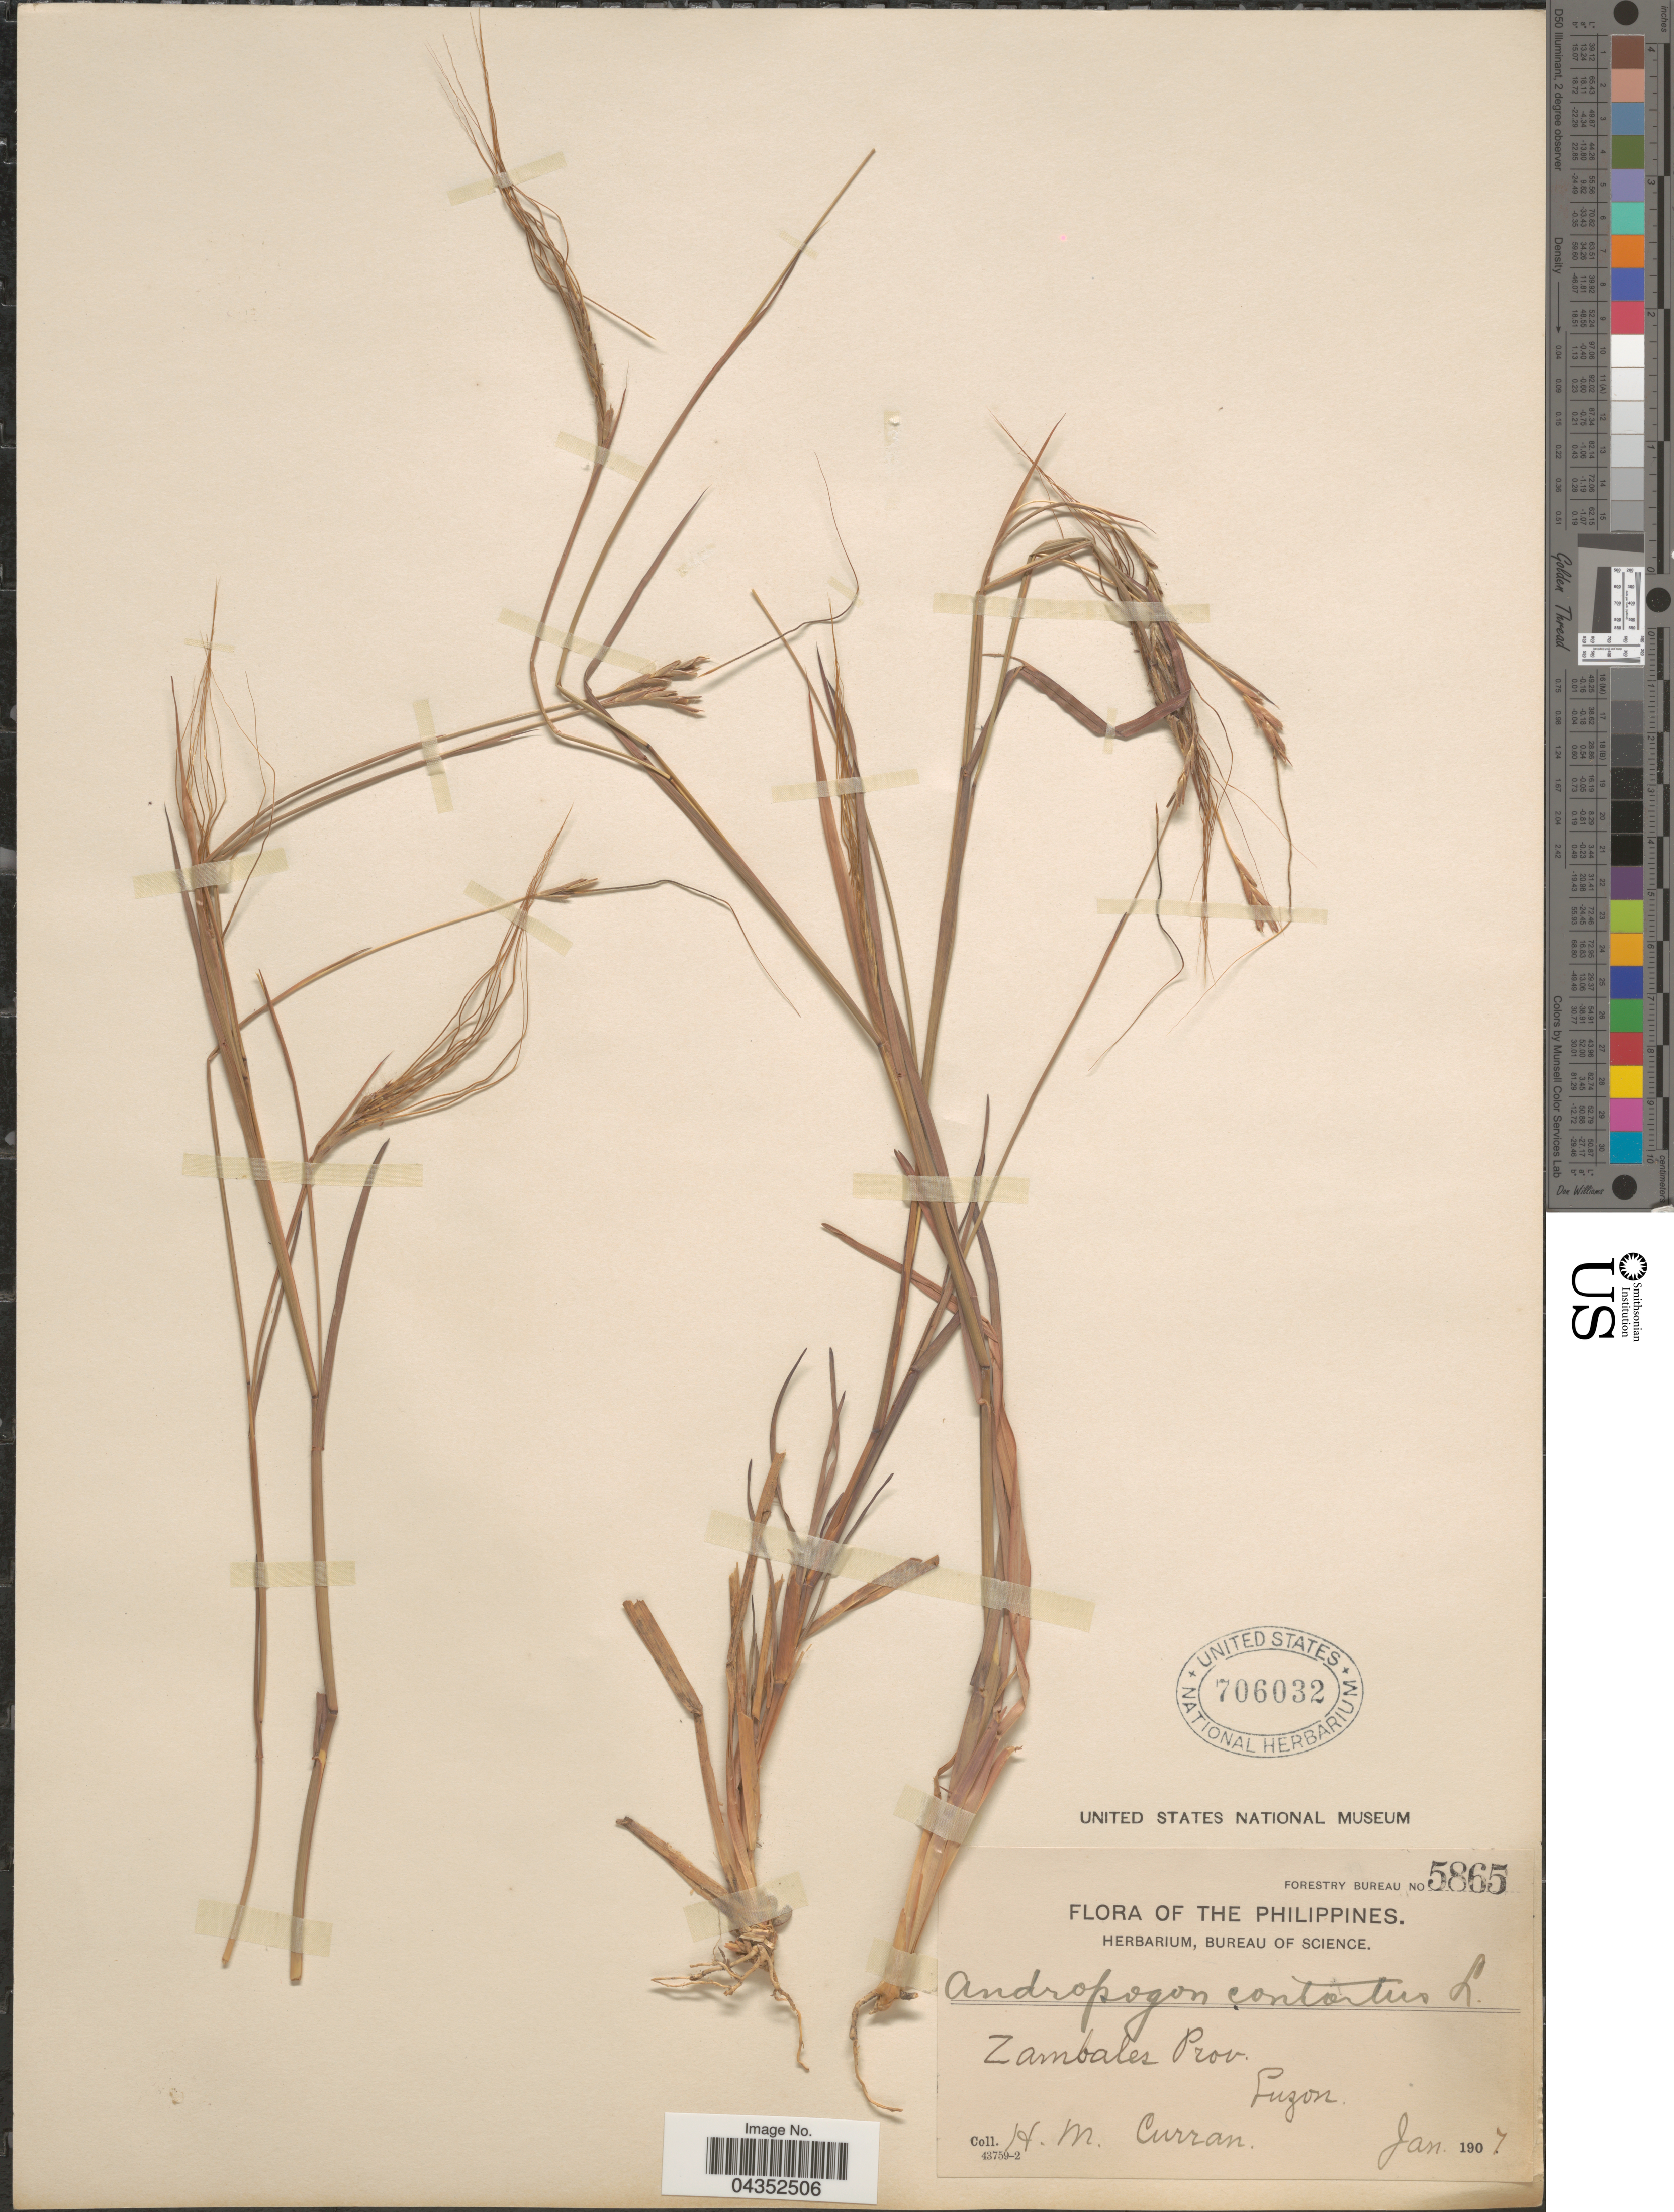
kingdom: Plantae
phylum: Tracheophyta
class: Liliopsida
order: Poales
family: Poaceae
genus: Heteropogon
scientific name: Heteropogon contortus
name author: (L.) P. Beauv. ex Roem. & Schult.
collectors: H. M. Curran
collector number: Forestry Bureau 5865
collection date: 1907-01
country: Philippines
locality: Zambales Prov. Luzon.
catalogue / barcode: US 706032